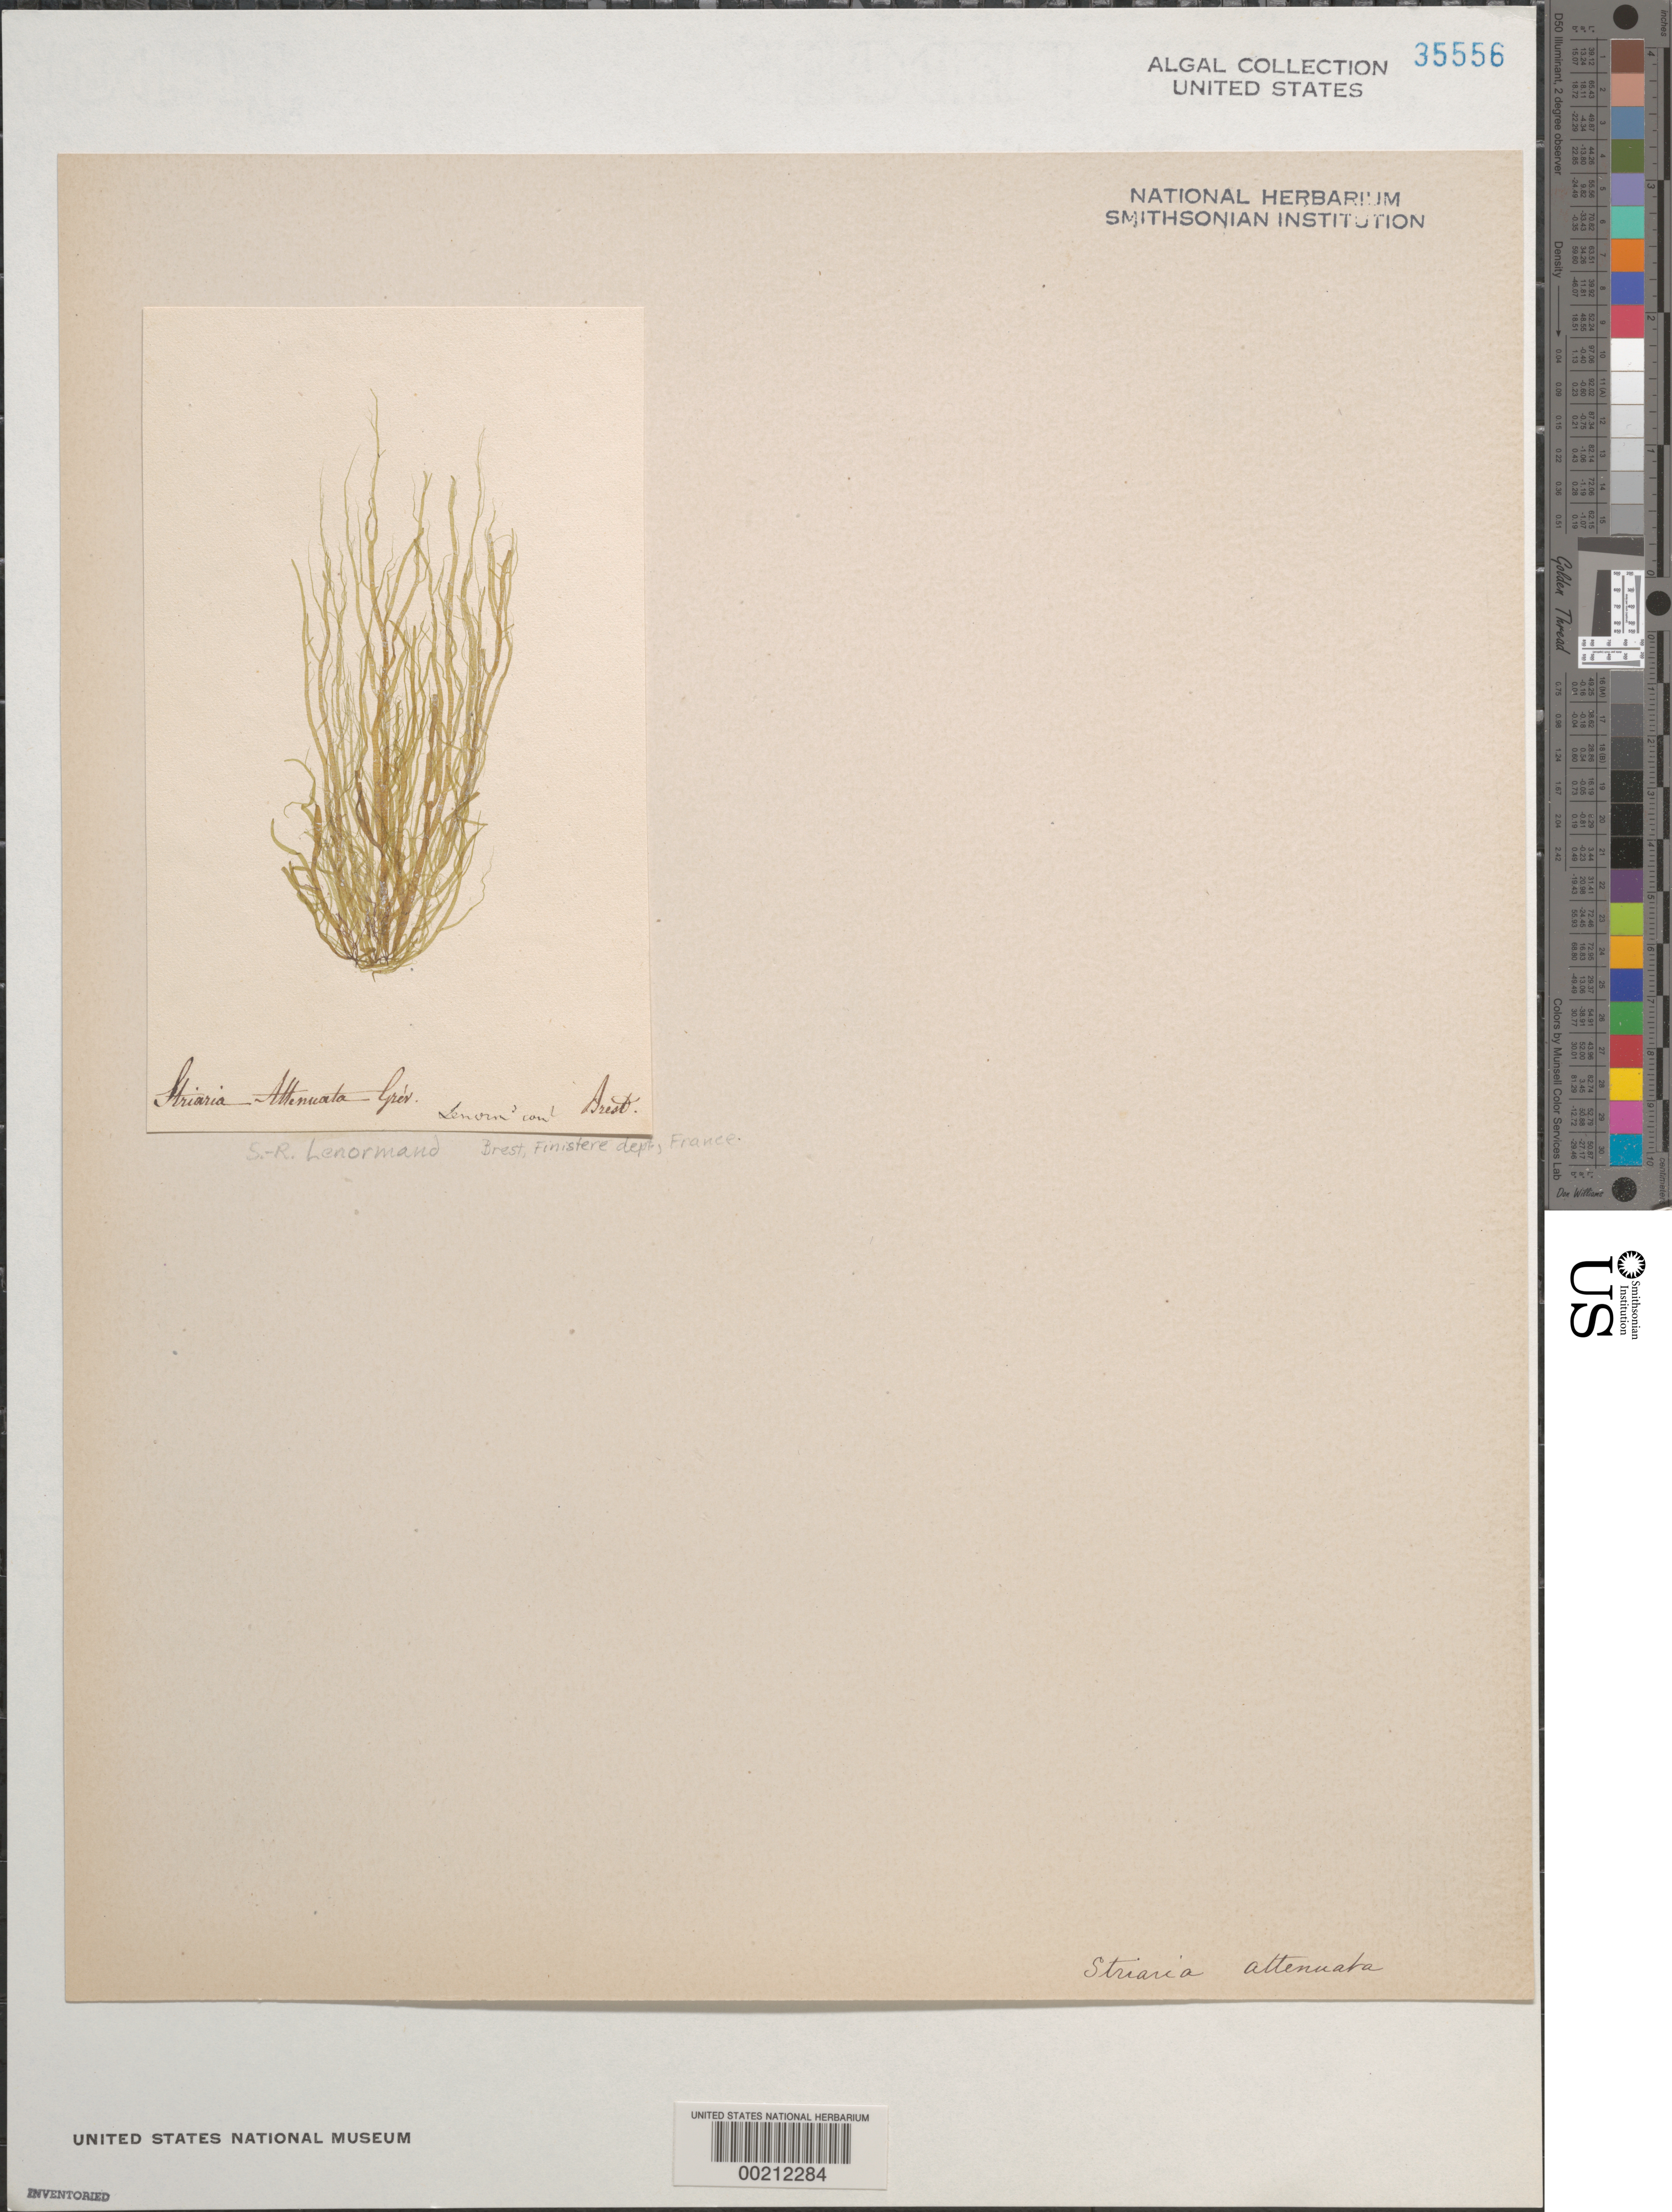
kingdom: Chromista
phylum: Ochrophyta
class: Phaeophyceae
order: Dictyosiphonales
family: Striariaceae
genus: Striaria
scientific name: Striaria attenuata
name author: (Grev.) Grev.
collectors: S. Lenormand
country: France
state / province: Bretagne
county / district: Finistère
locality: Brest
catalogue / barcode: US 35556